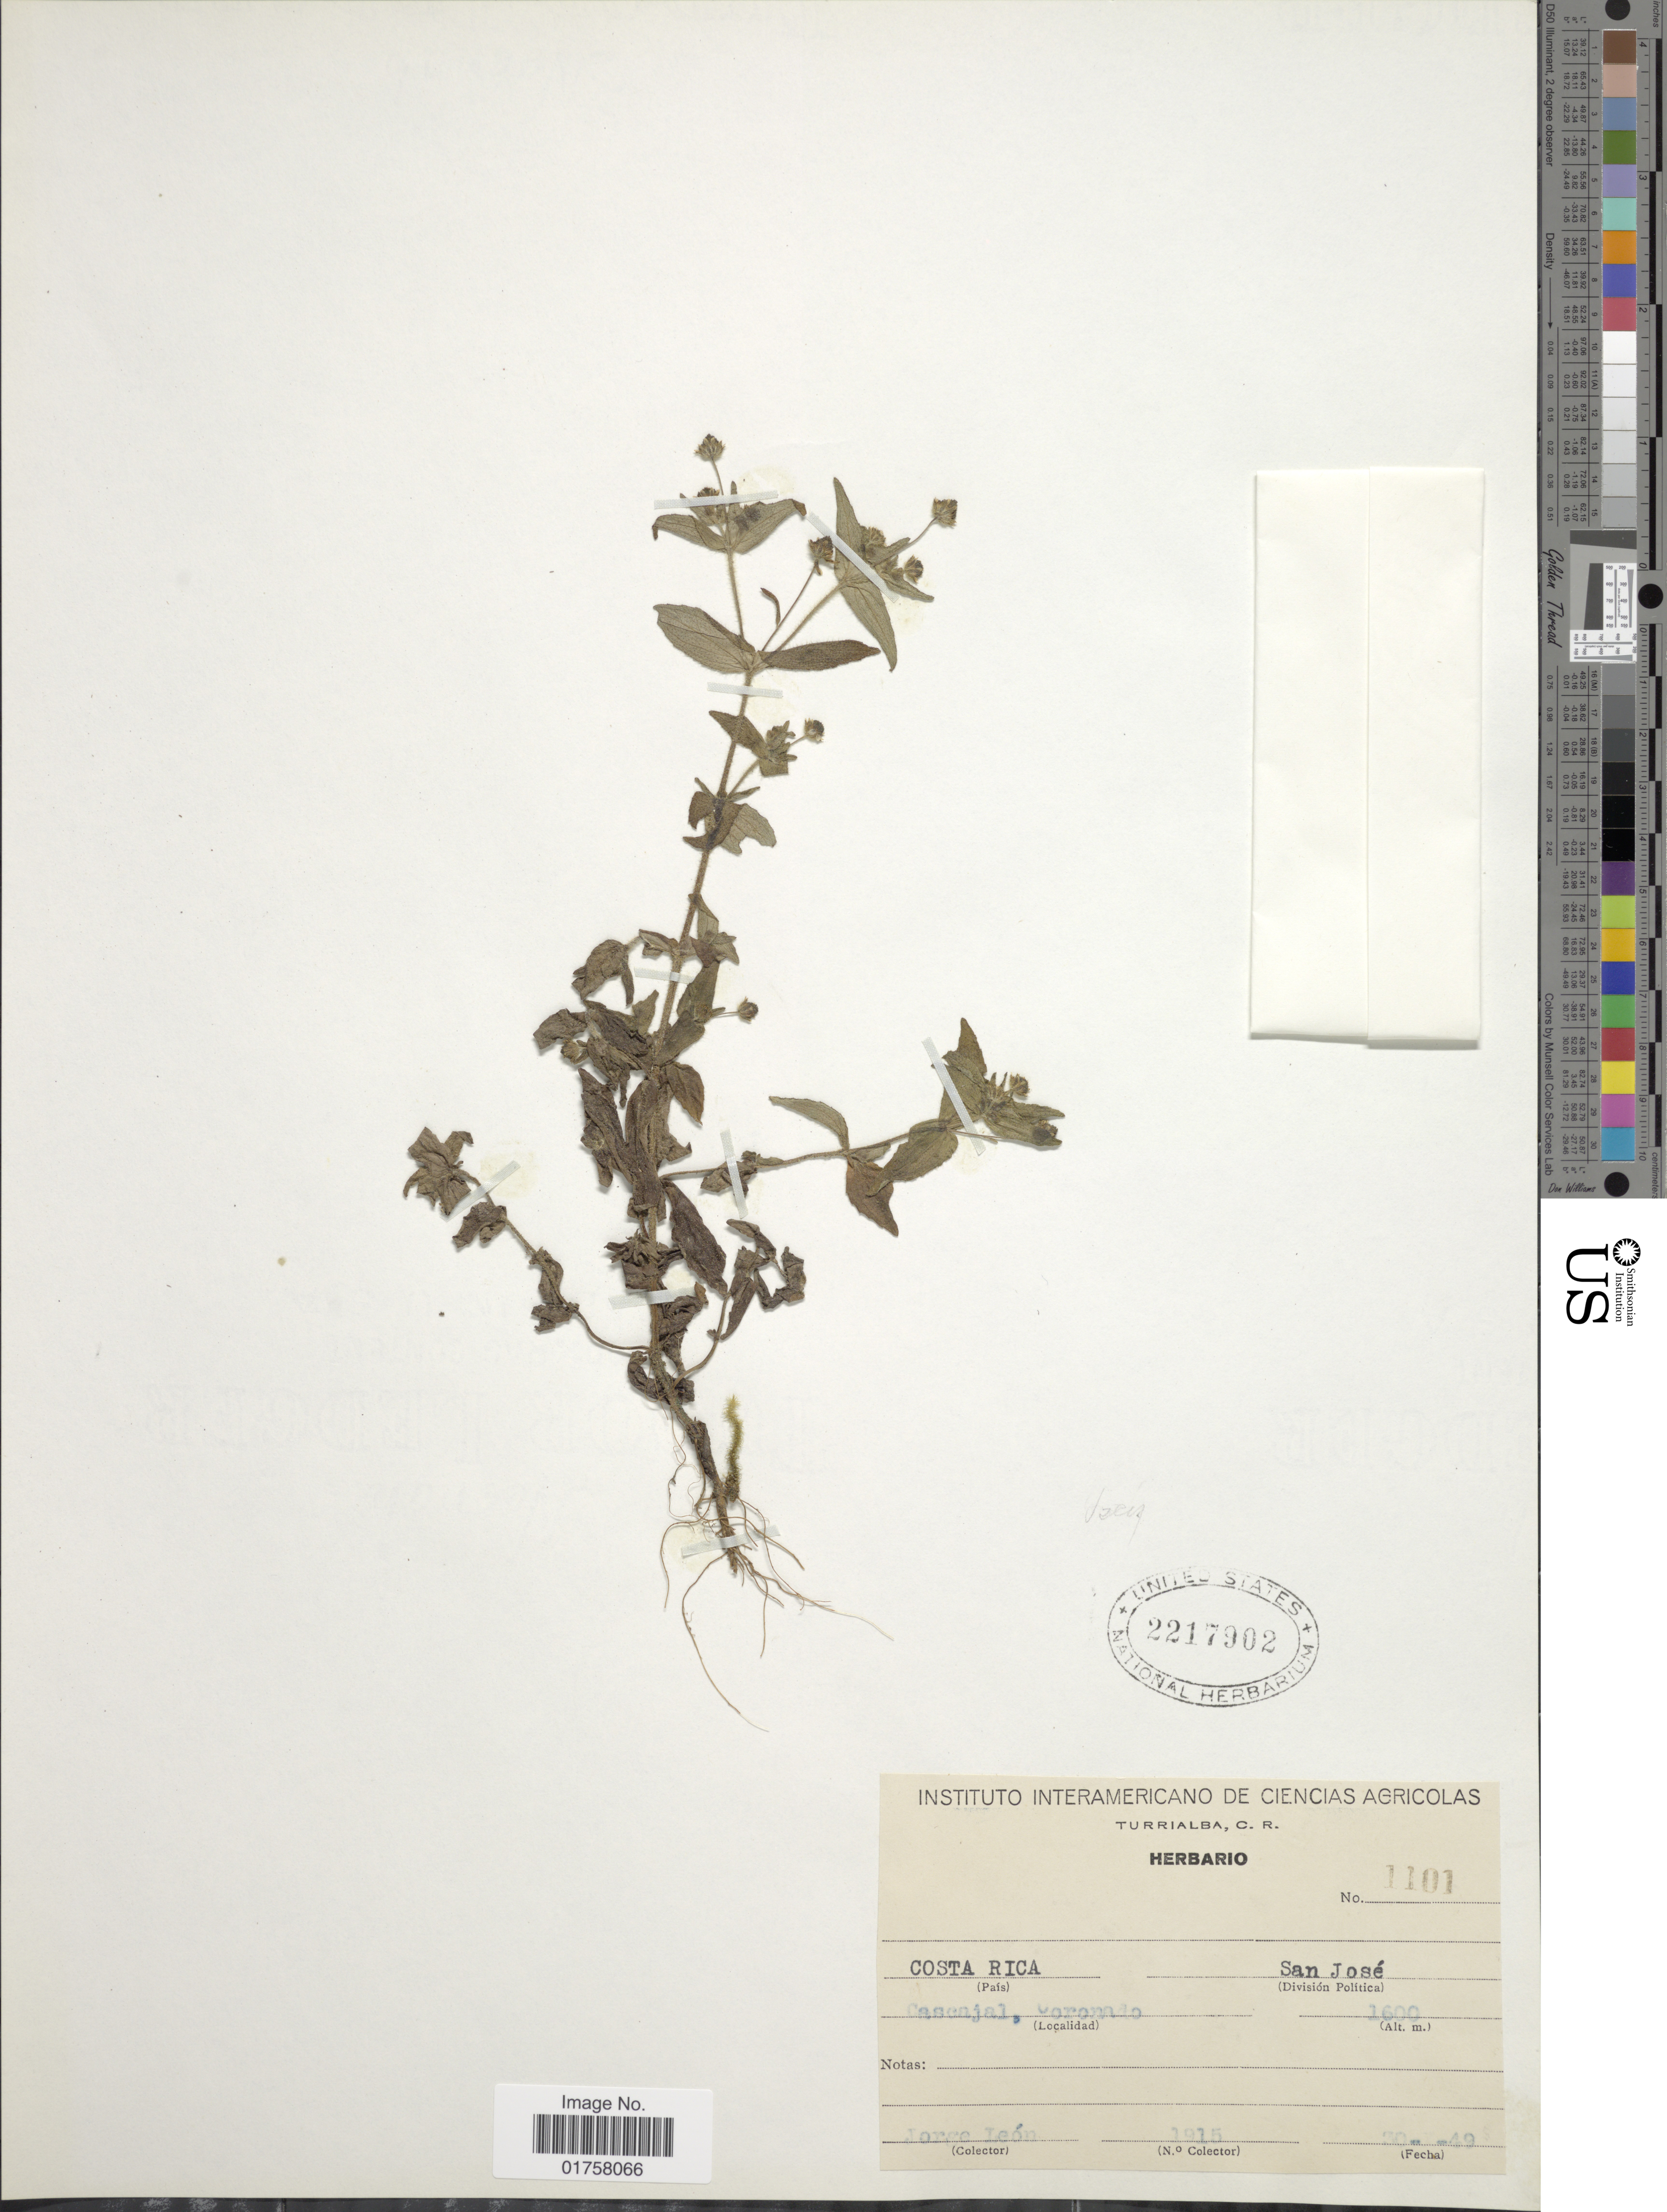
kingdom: Plantae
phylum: Tracheophyta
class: Magnoliopsida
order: Asterales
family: Asteraceae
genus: Jaegeria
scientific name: Jaegeria hirta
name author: (Lag.) Less.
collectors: J. León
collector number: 1915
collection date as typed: Transcribed d/m/y: //30 to //49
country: Costa Rica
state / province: San José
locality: Casenjal, Coronado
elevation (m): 1600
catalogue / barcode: US 2217902